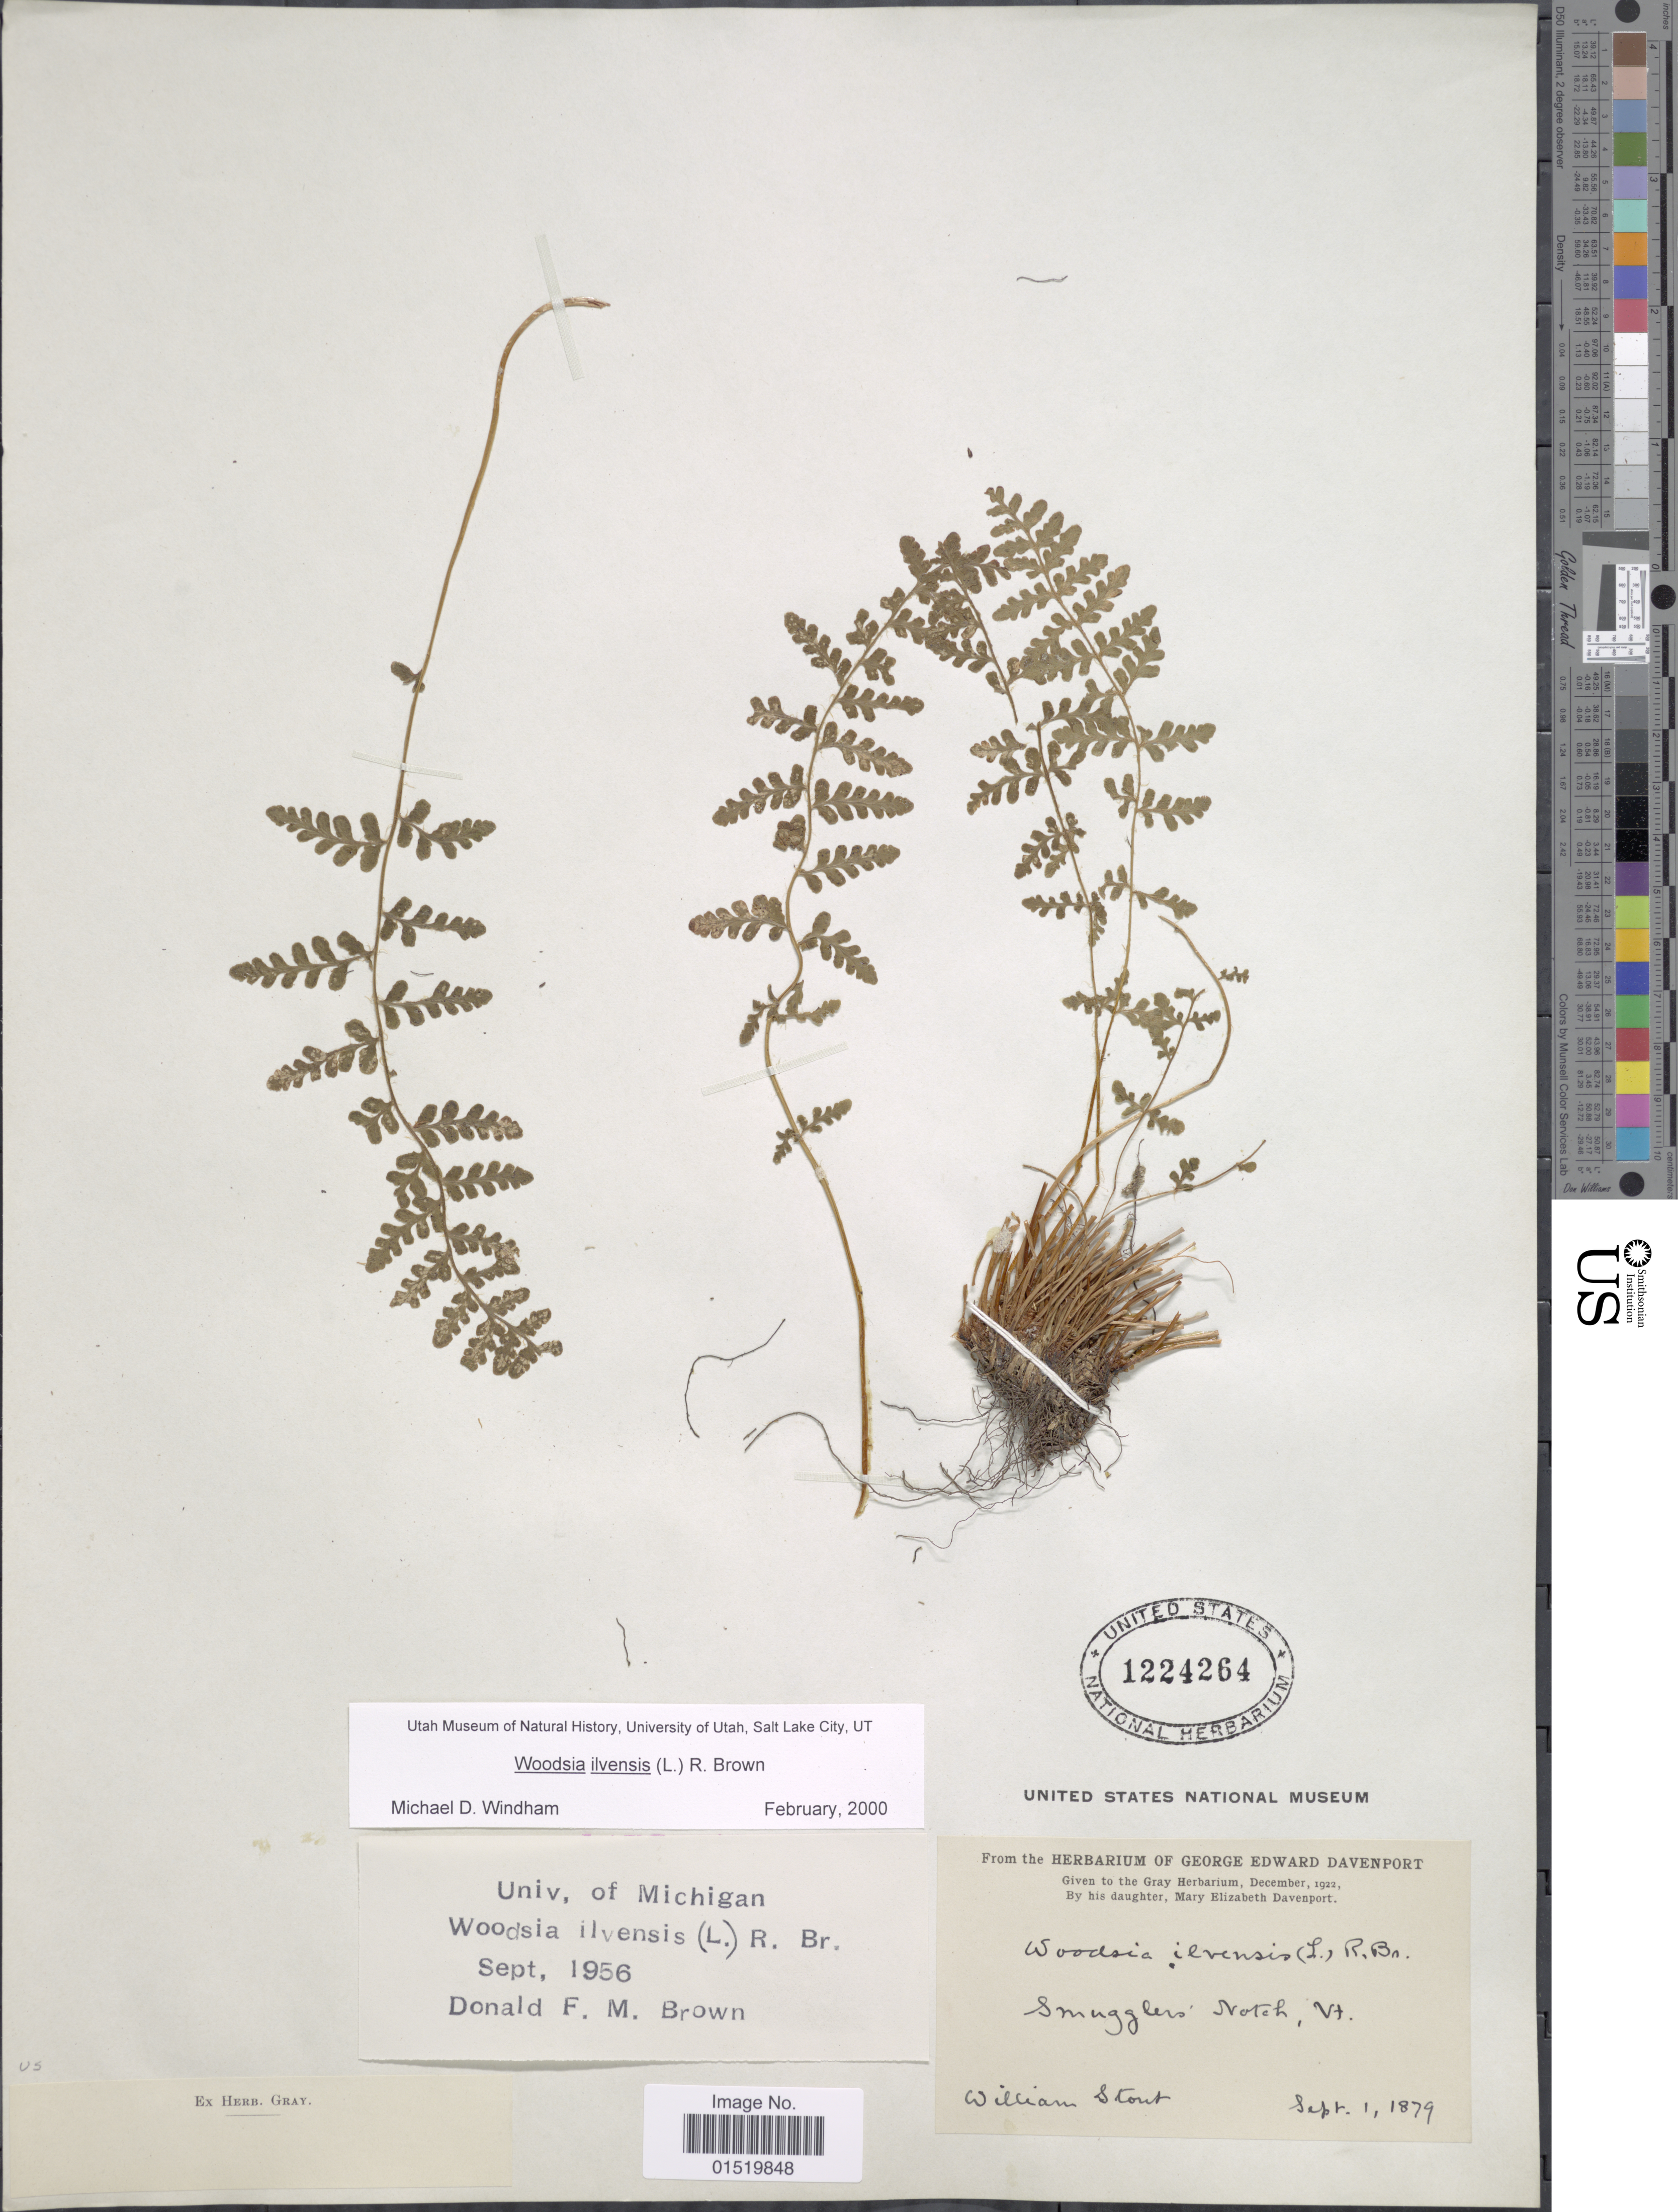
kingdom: Plantae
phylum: Tracheophyta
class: Polypodiopsida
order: Polypodiales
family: Woodsiaceae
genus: Woodsia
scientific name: Woodsia ilvensis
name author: (L.) R. Br.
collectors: W. Stout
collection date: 1879-09-01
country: United States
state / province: Vermont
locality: Smugglers Notch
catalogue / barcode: US 1224264